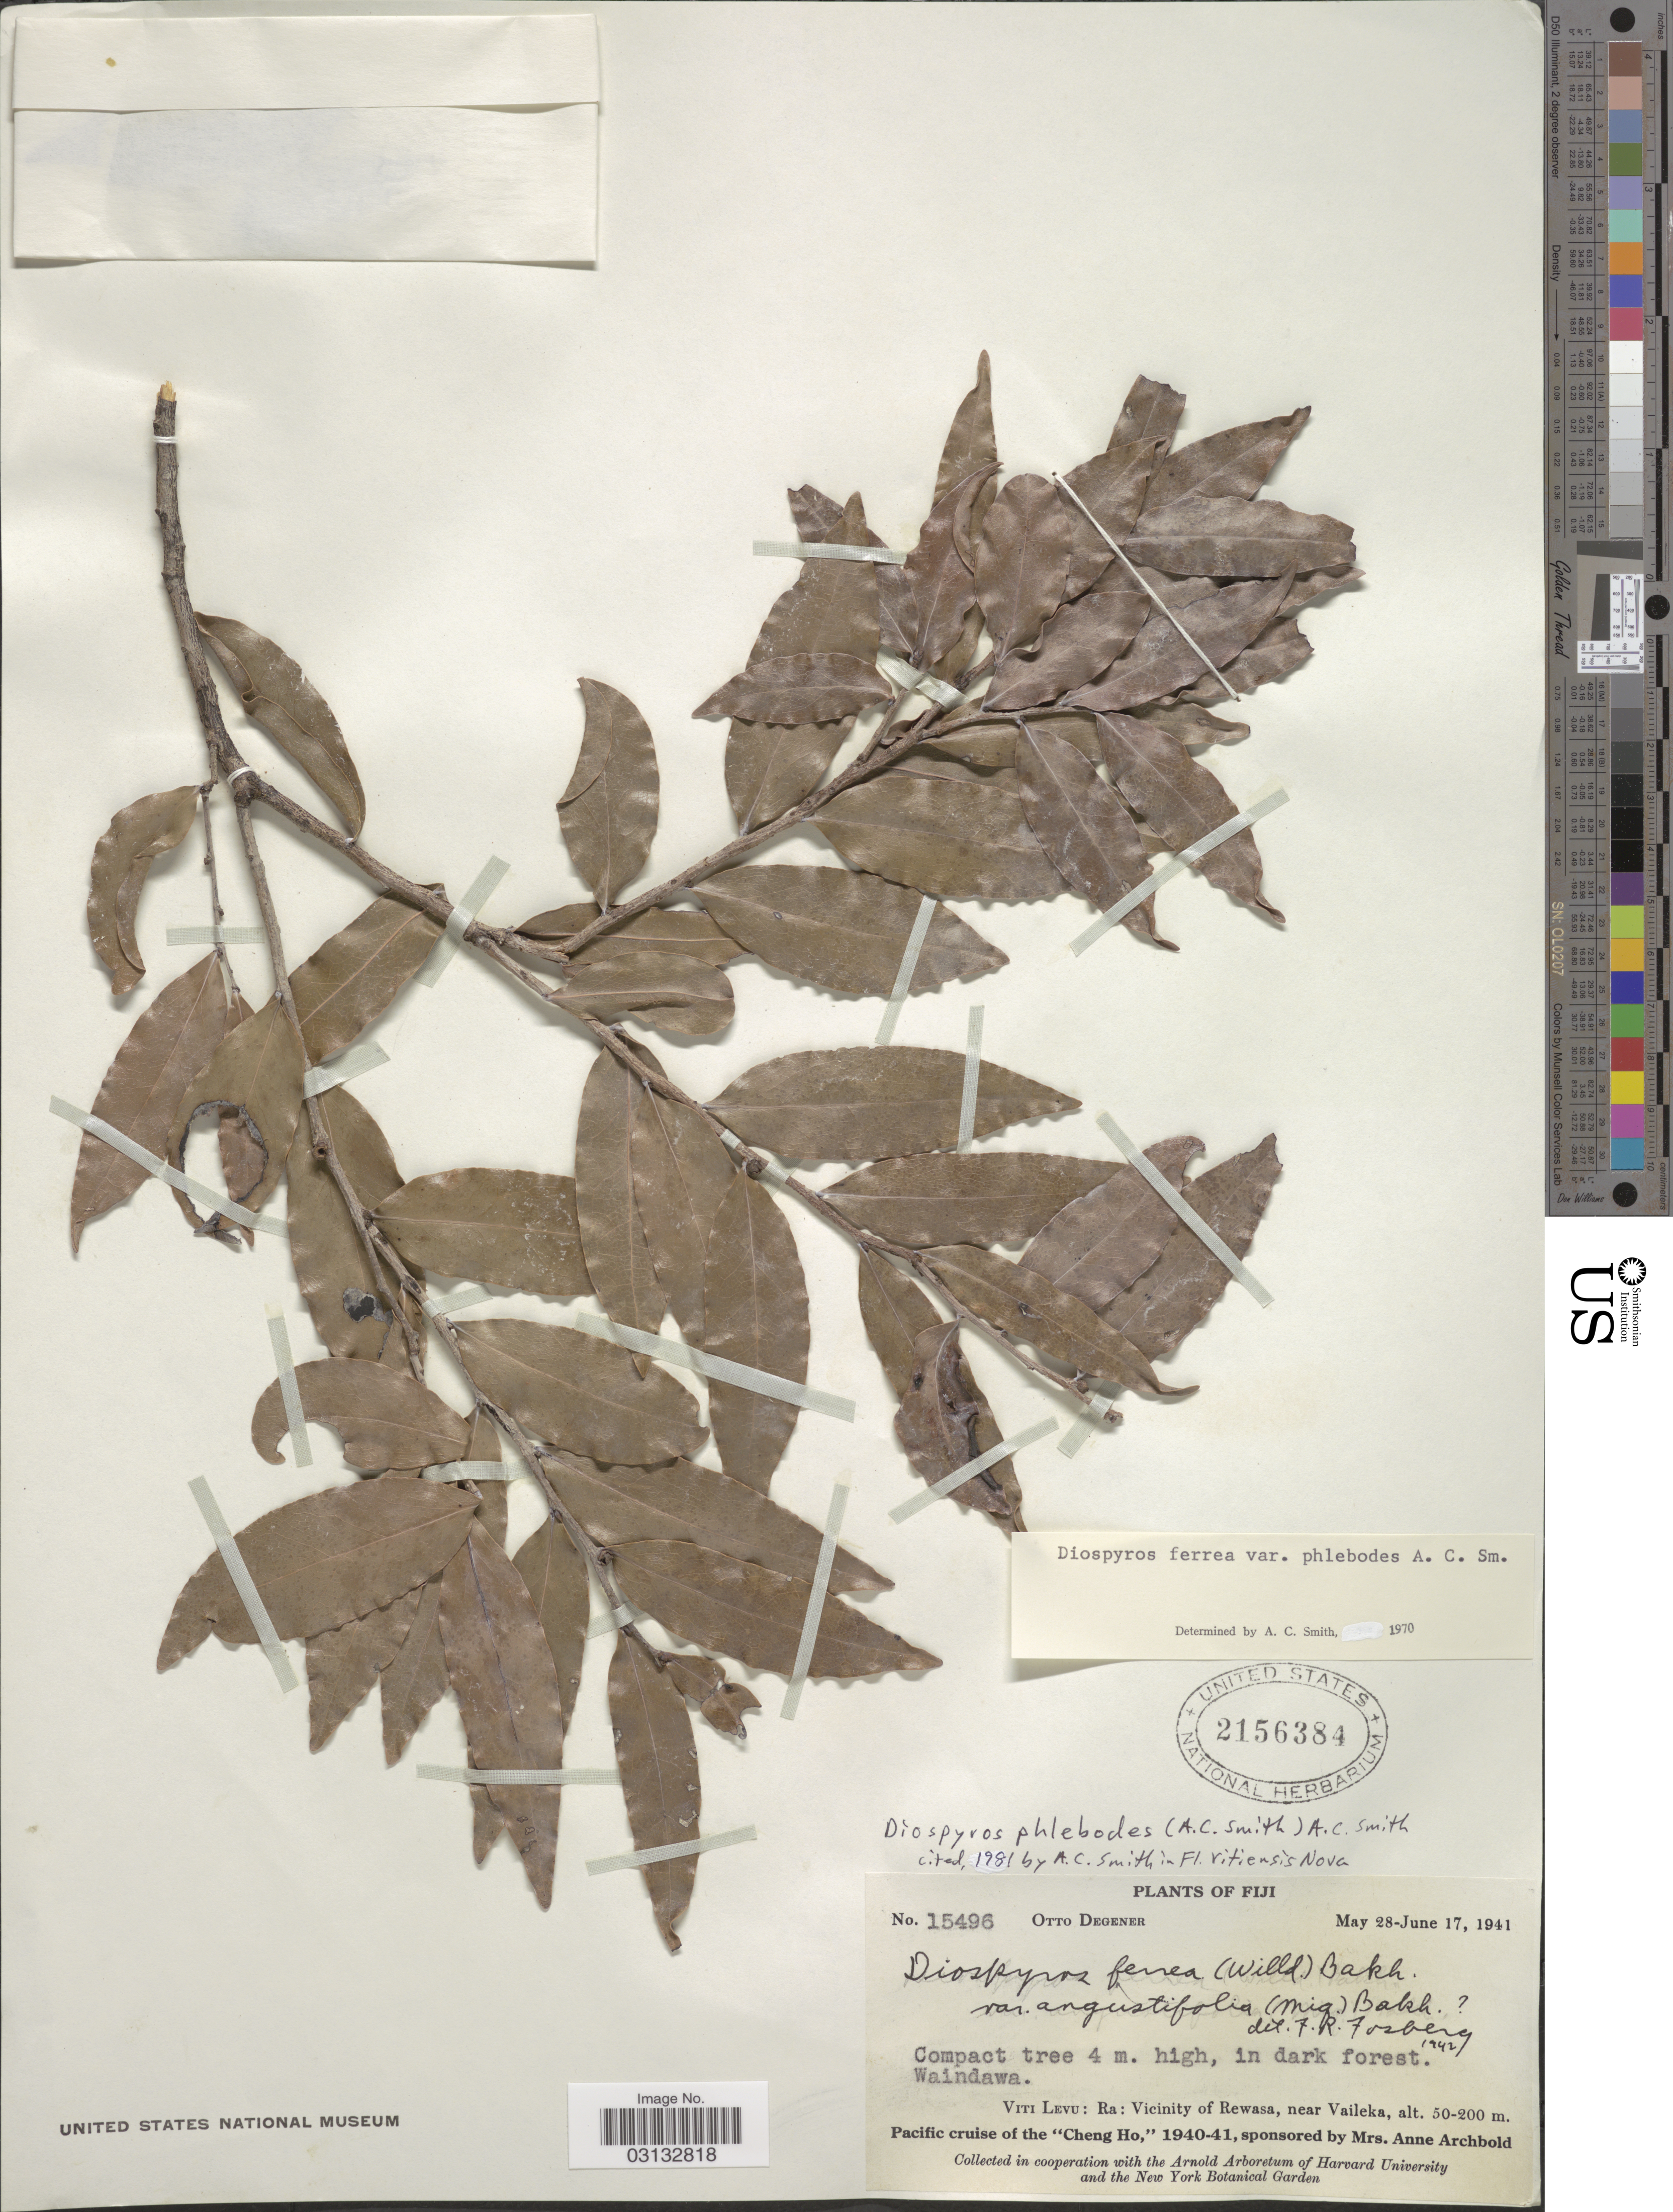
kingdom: Plantae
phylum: Tracheophyta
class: Magnoliopsida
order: Ericales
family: Ebenaceae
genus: Diospyros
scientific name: Diospyros phlebodes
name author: (A.C. Sm.) A.C. Sm.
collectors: O. Degener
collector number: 15496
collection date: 1941-05-28/1941-06-17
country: Fiji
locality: Waindawa. Viti Levu: Ra: Vicinity of Rewasa, near Vaileka.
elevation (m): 50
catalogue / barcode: US 2156384